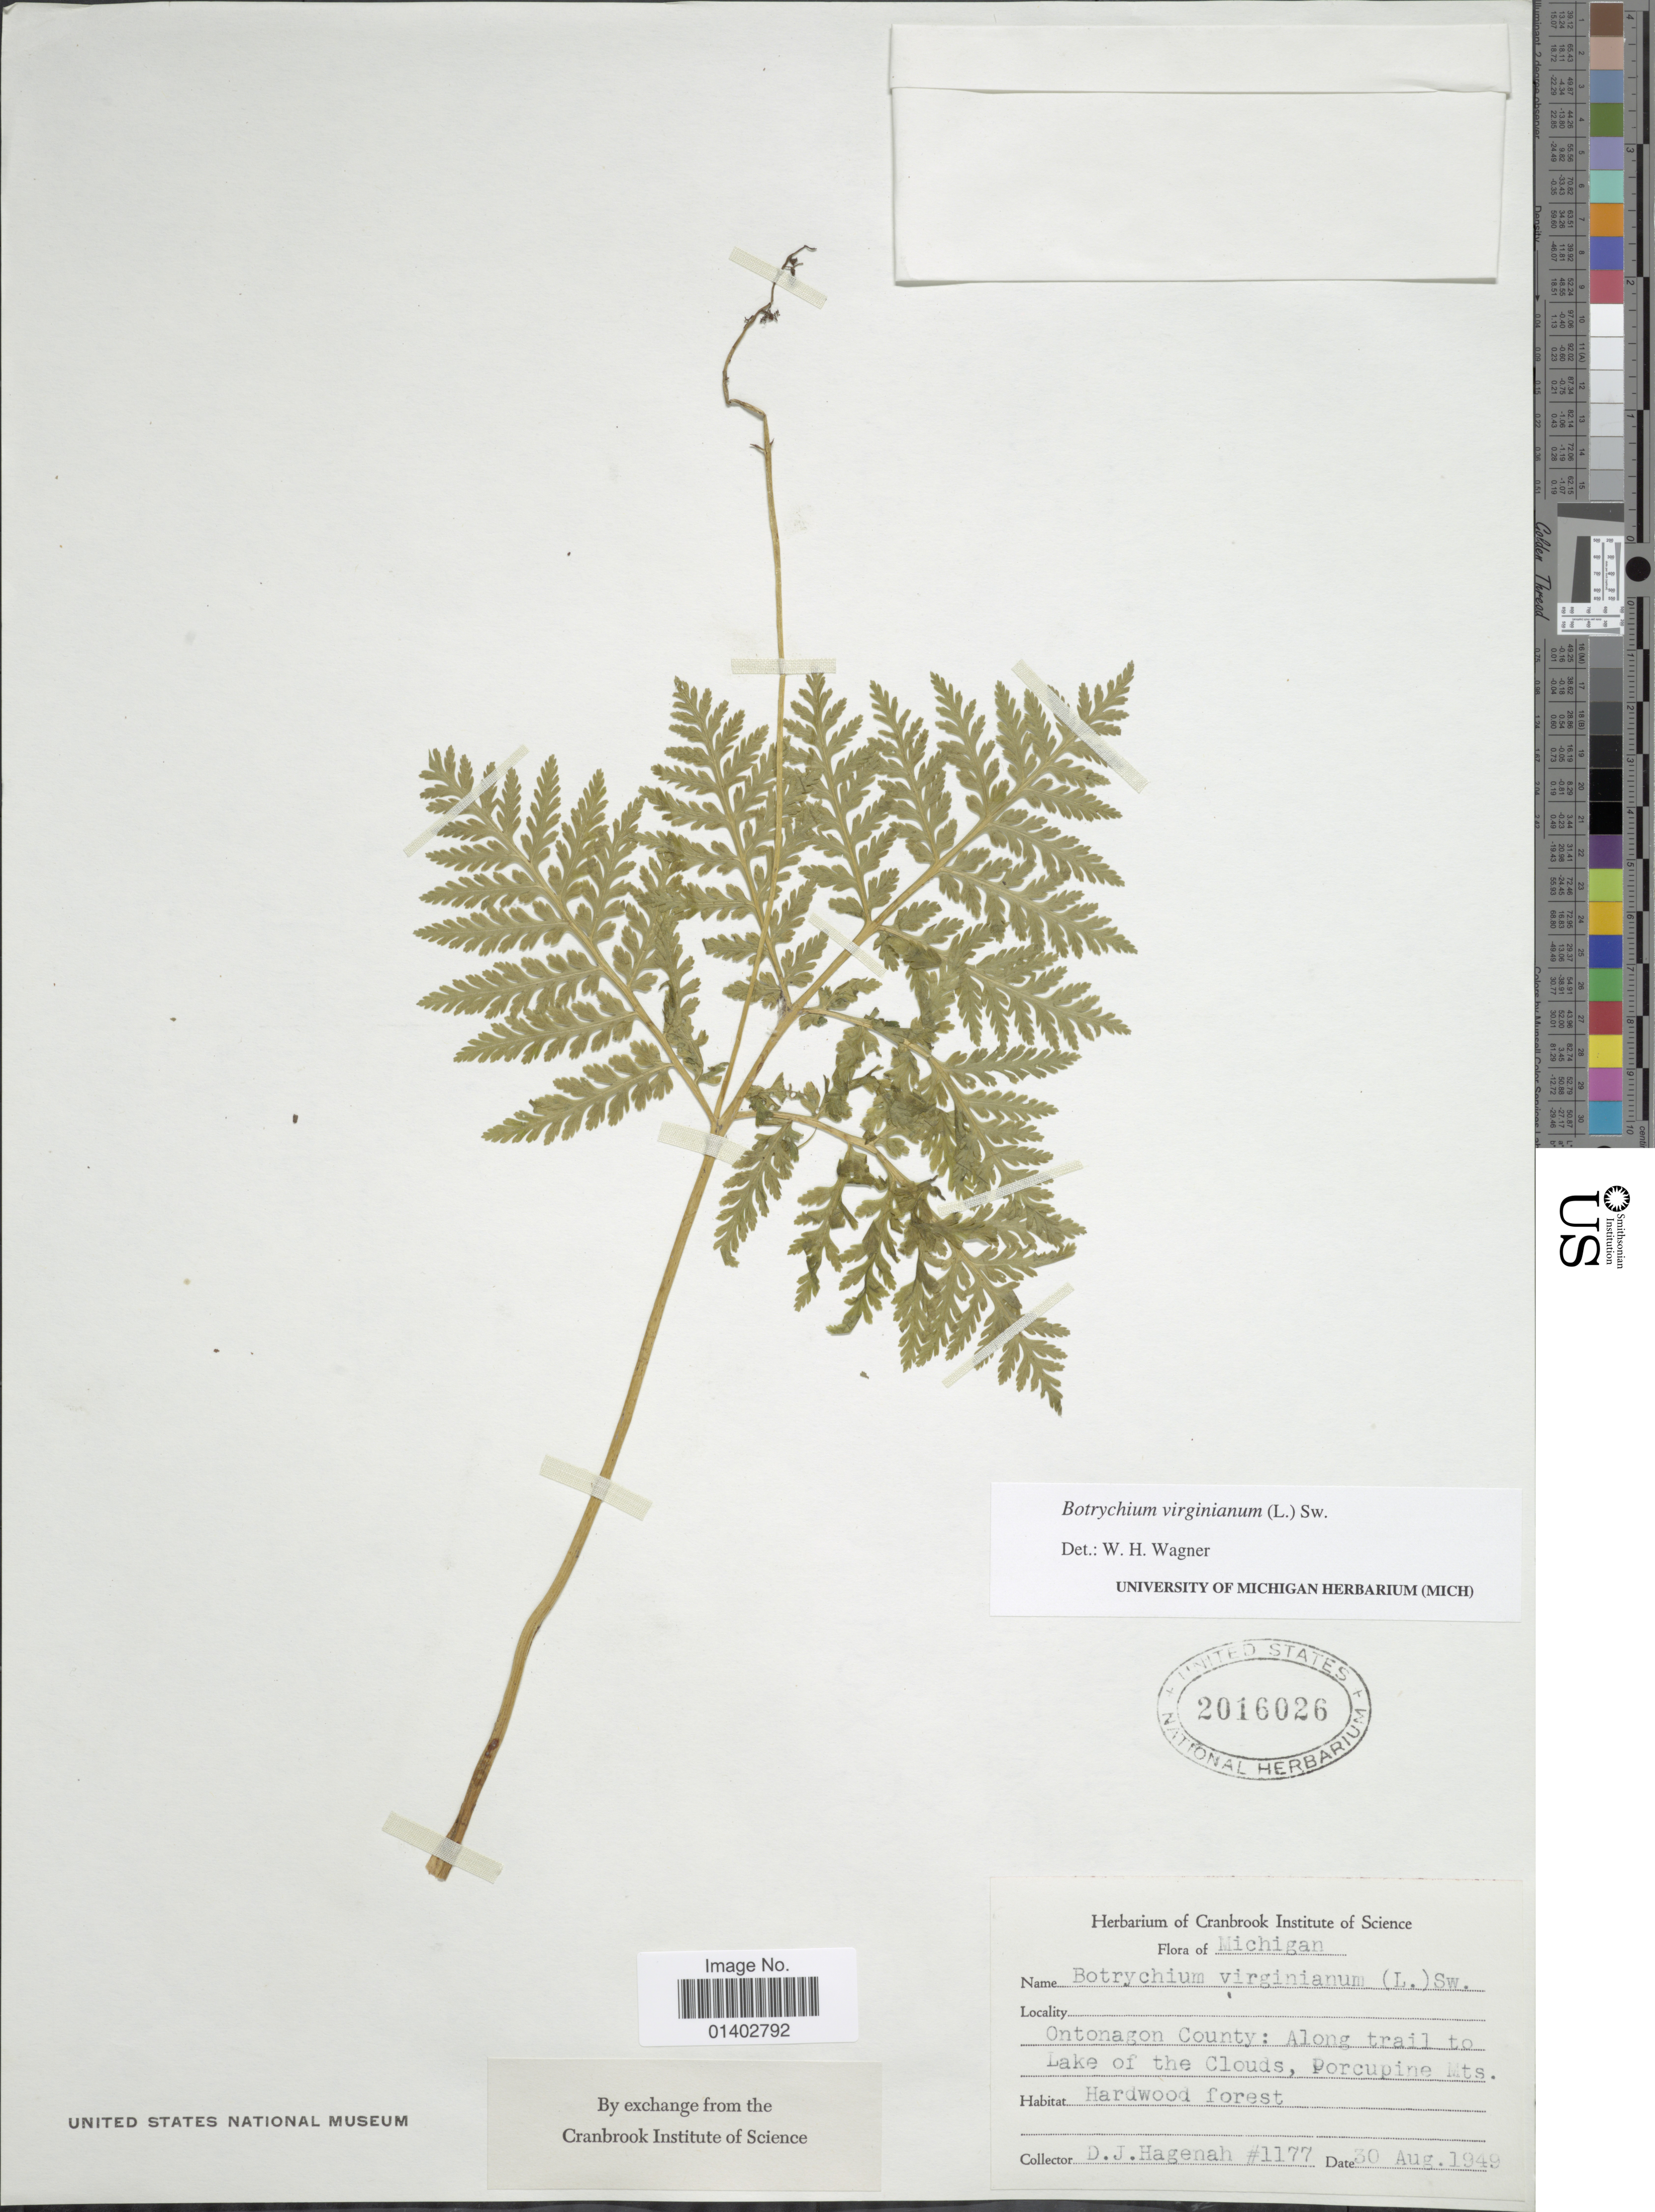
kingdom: Plantae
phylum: Tracheophyta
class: Polypodiopsida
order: Ophioglossales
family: Ophioglossaceae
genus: Botrychium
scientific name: Botrychium virginianum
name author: (L.) Sw.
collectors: D. Hagenah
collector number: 1177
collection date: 1949-08-30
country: United States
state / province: Michigan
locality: Ontonagon County: Along trail to lake of the Couds, Porcupine Mts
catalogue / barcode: US 2016026